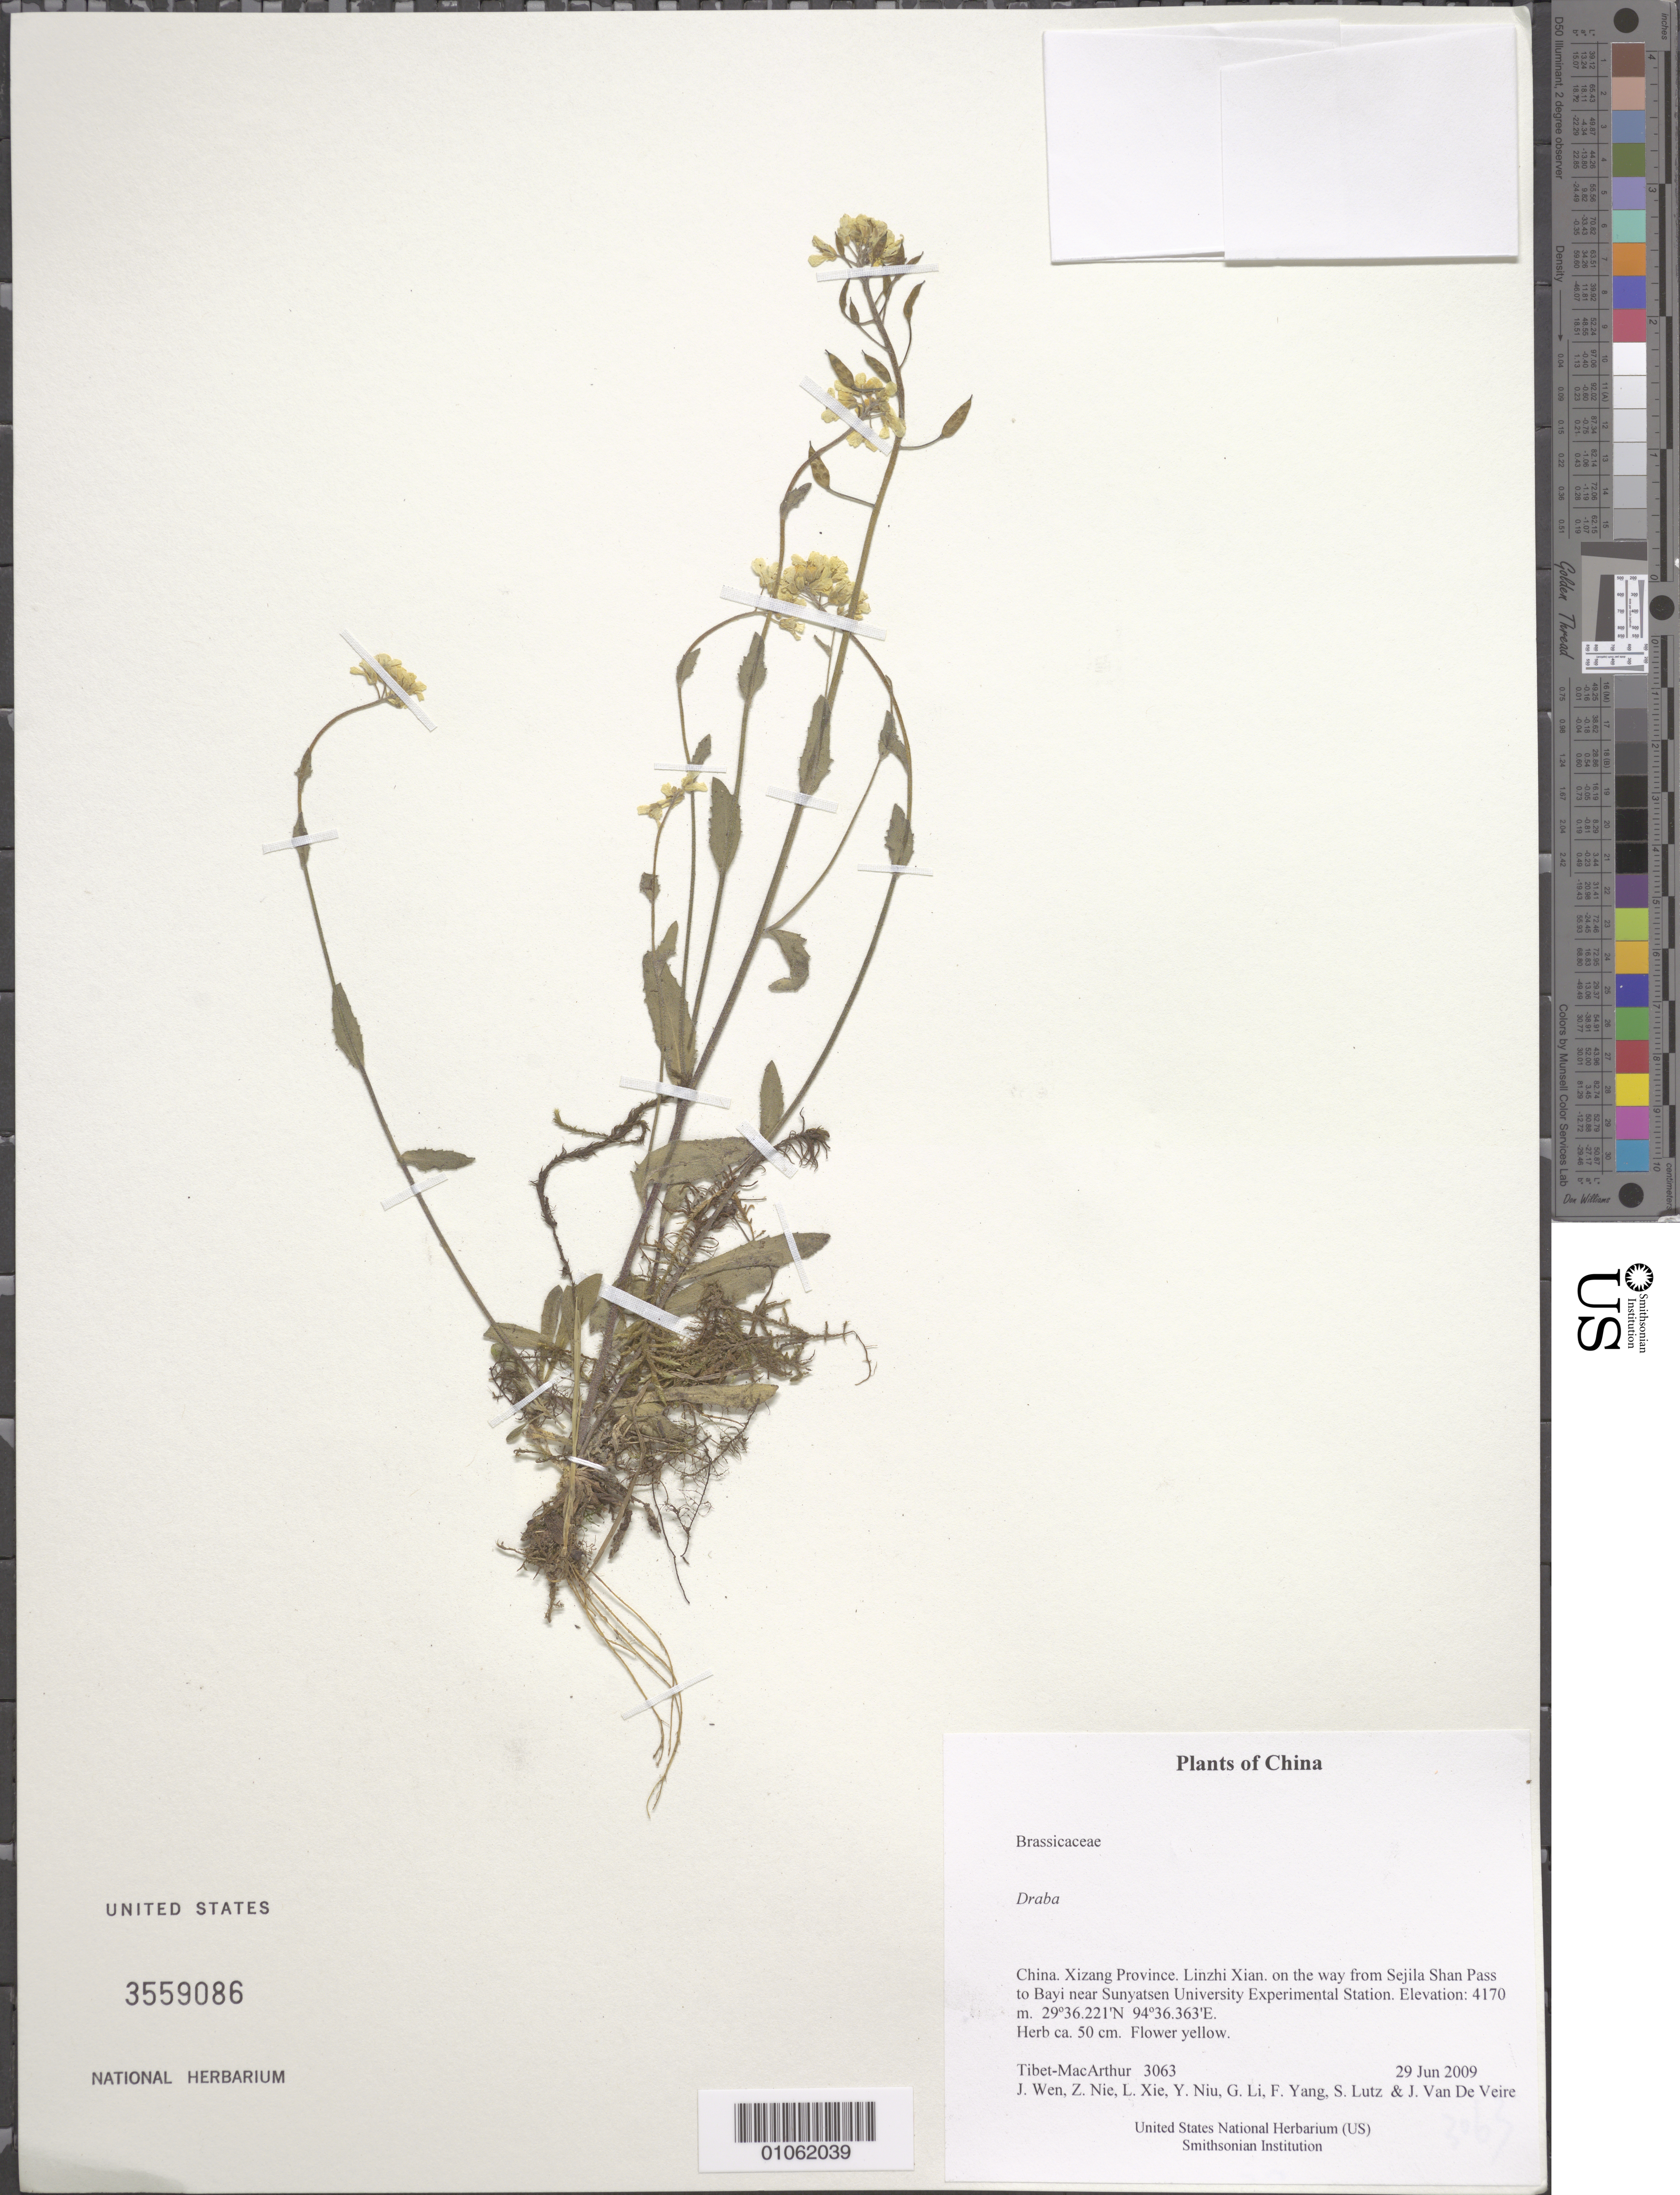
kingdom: Plantae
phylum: Tracheophyta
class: Magnoliopsida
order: Brassicales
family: Brassicaceae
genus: Draba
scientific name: Draba sp.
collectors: Tibet-MacArthur, J. Wen, Z. Nie, L. Xie, Y. Niu, G. Li, F. Yang, S. Lutz & J. Van De Veire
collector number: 3063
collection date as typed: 29 Jun 2009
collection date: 2009-06-29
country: China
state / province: Xizang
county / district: Linzhi Xian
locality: on the way from Sejila Shan Pass to Bayi near Sunyatsen University Experimental Station.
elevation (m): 4170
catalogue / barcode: US 3559086